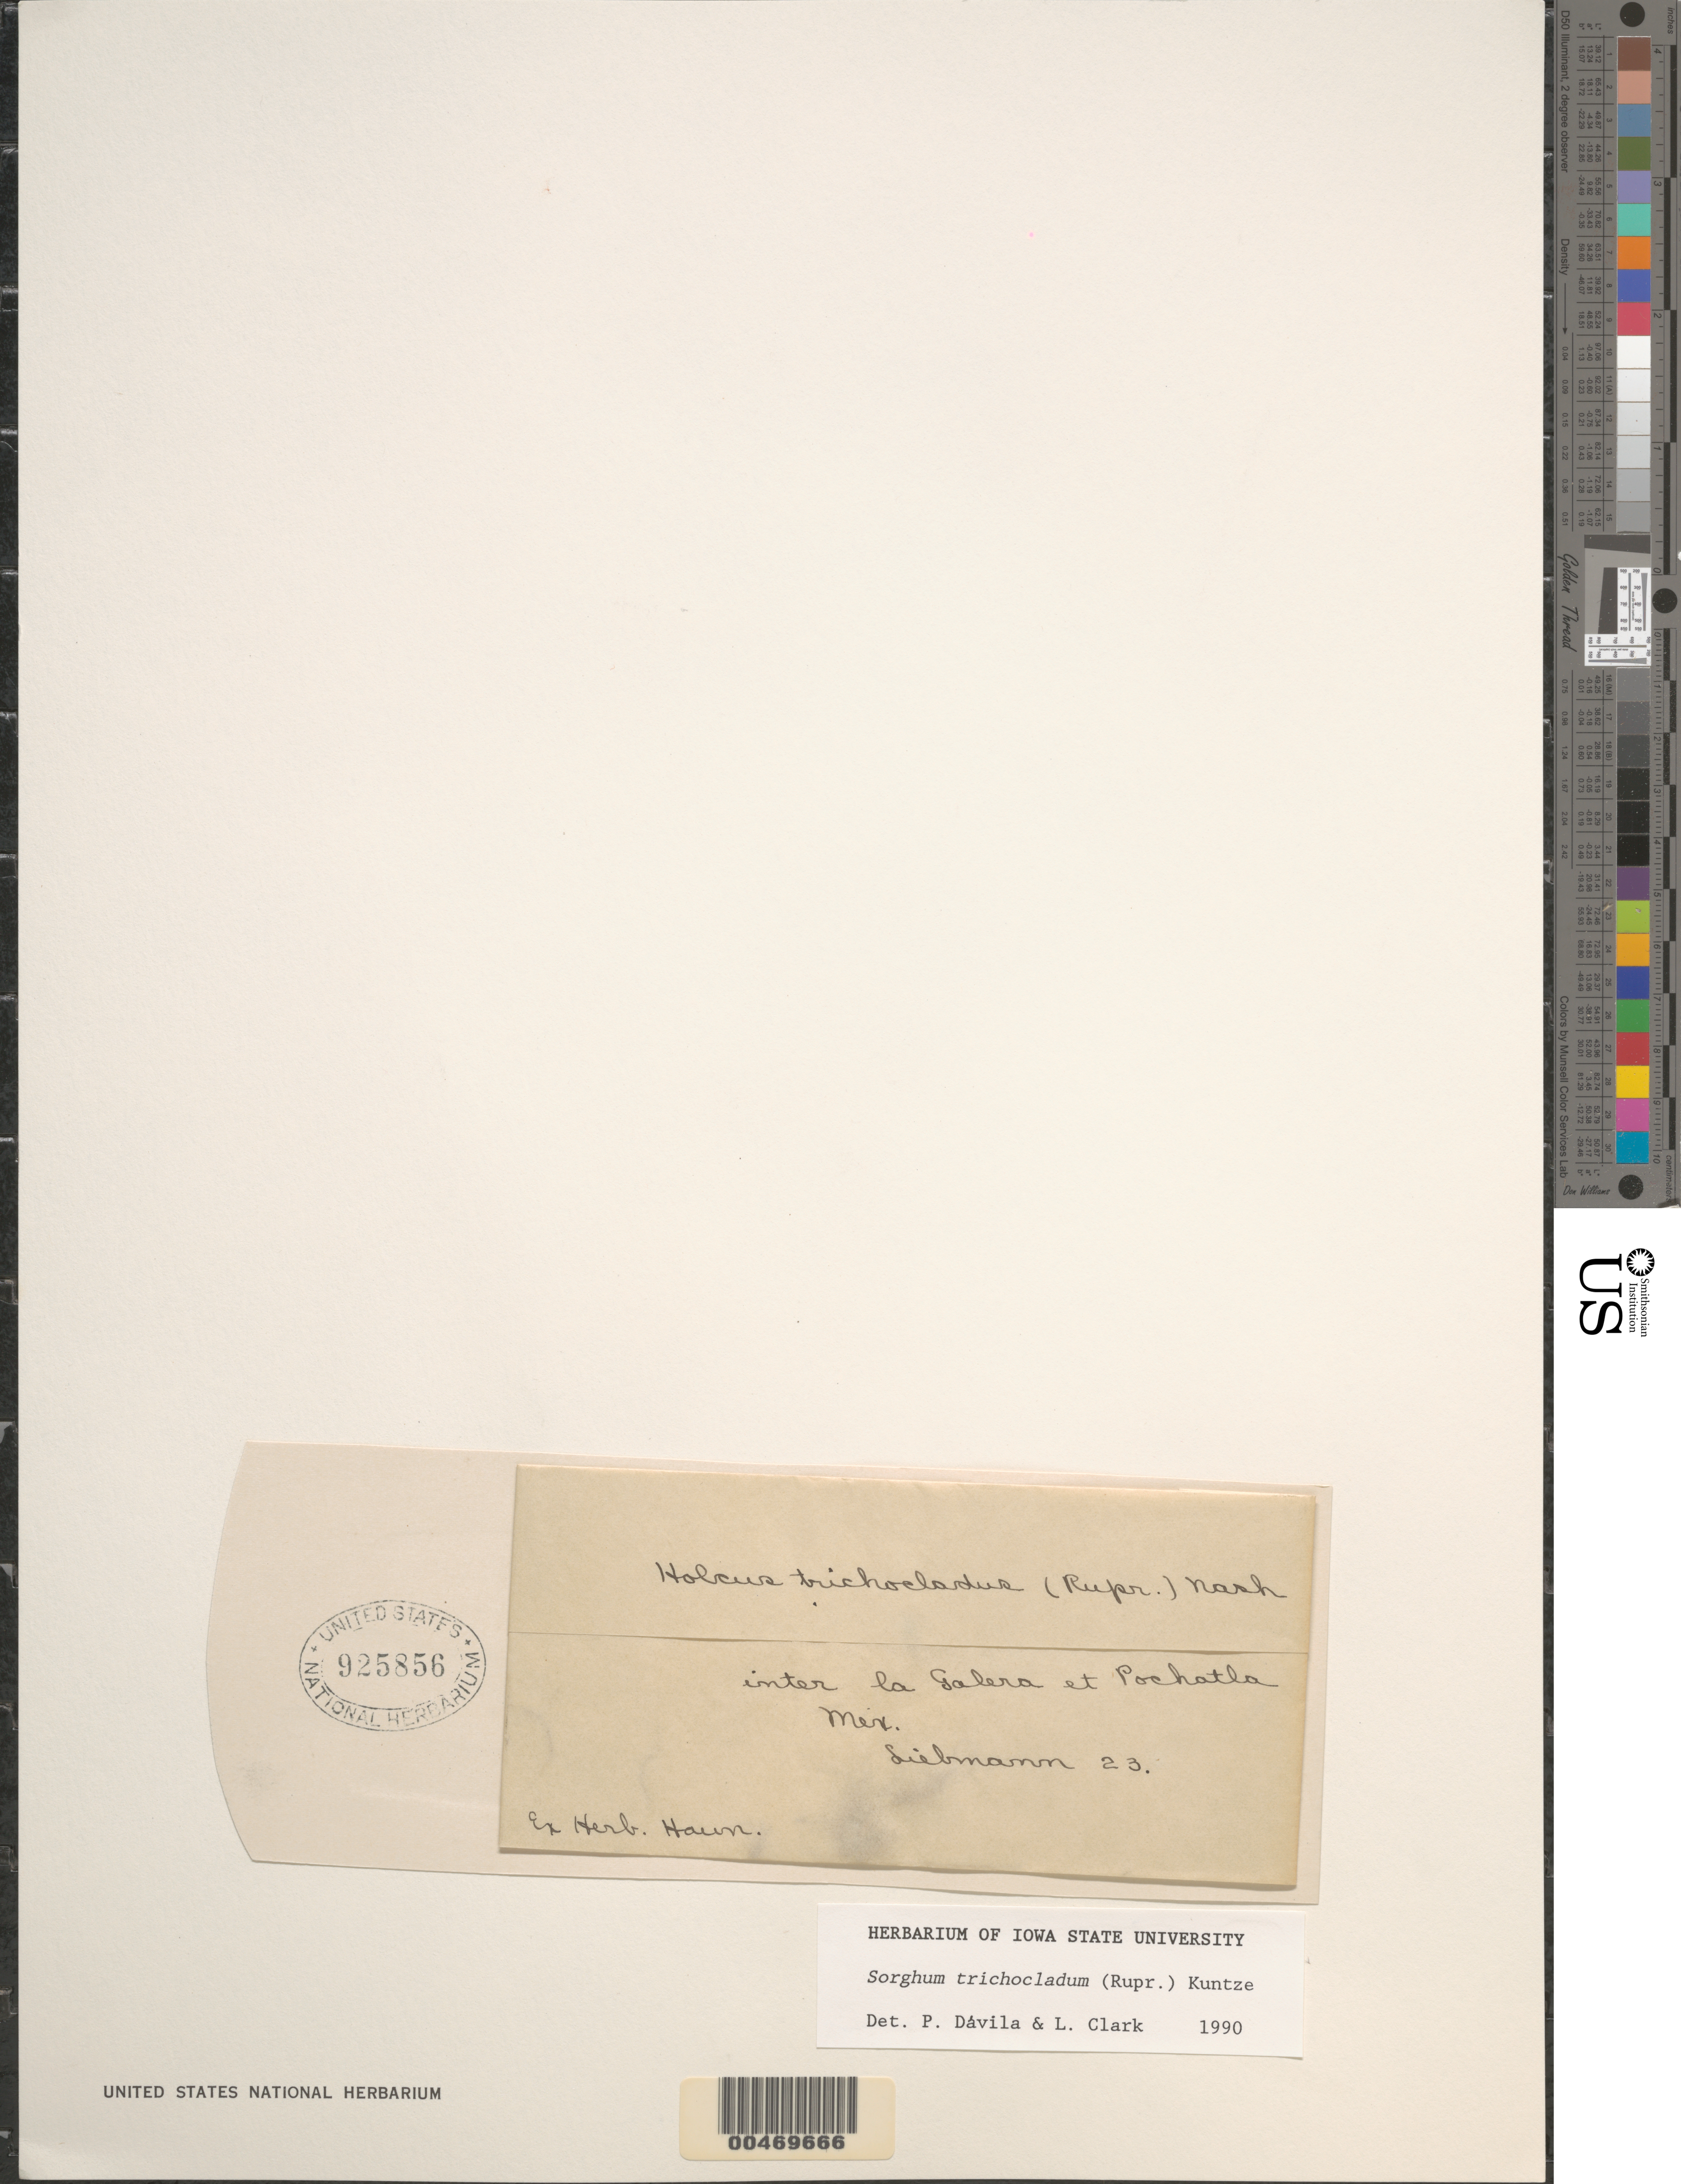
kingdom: Plantae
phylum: Tracheophyta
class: Liliopsida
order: Poales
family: Poaceae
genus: Sorghum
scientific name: Sorghum trichocladum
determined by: Dávila, P. D.; Clark, L. G.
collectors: F. M. Liebmann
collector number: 23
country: Mexico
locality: Between la Galera & Pochatla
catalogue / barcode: US 925856